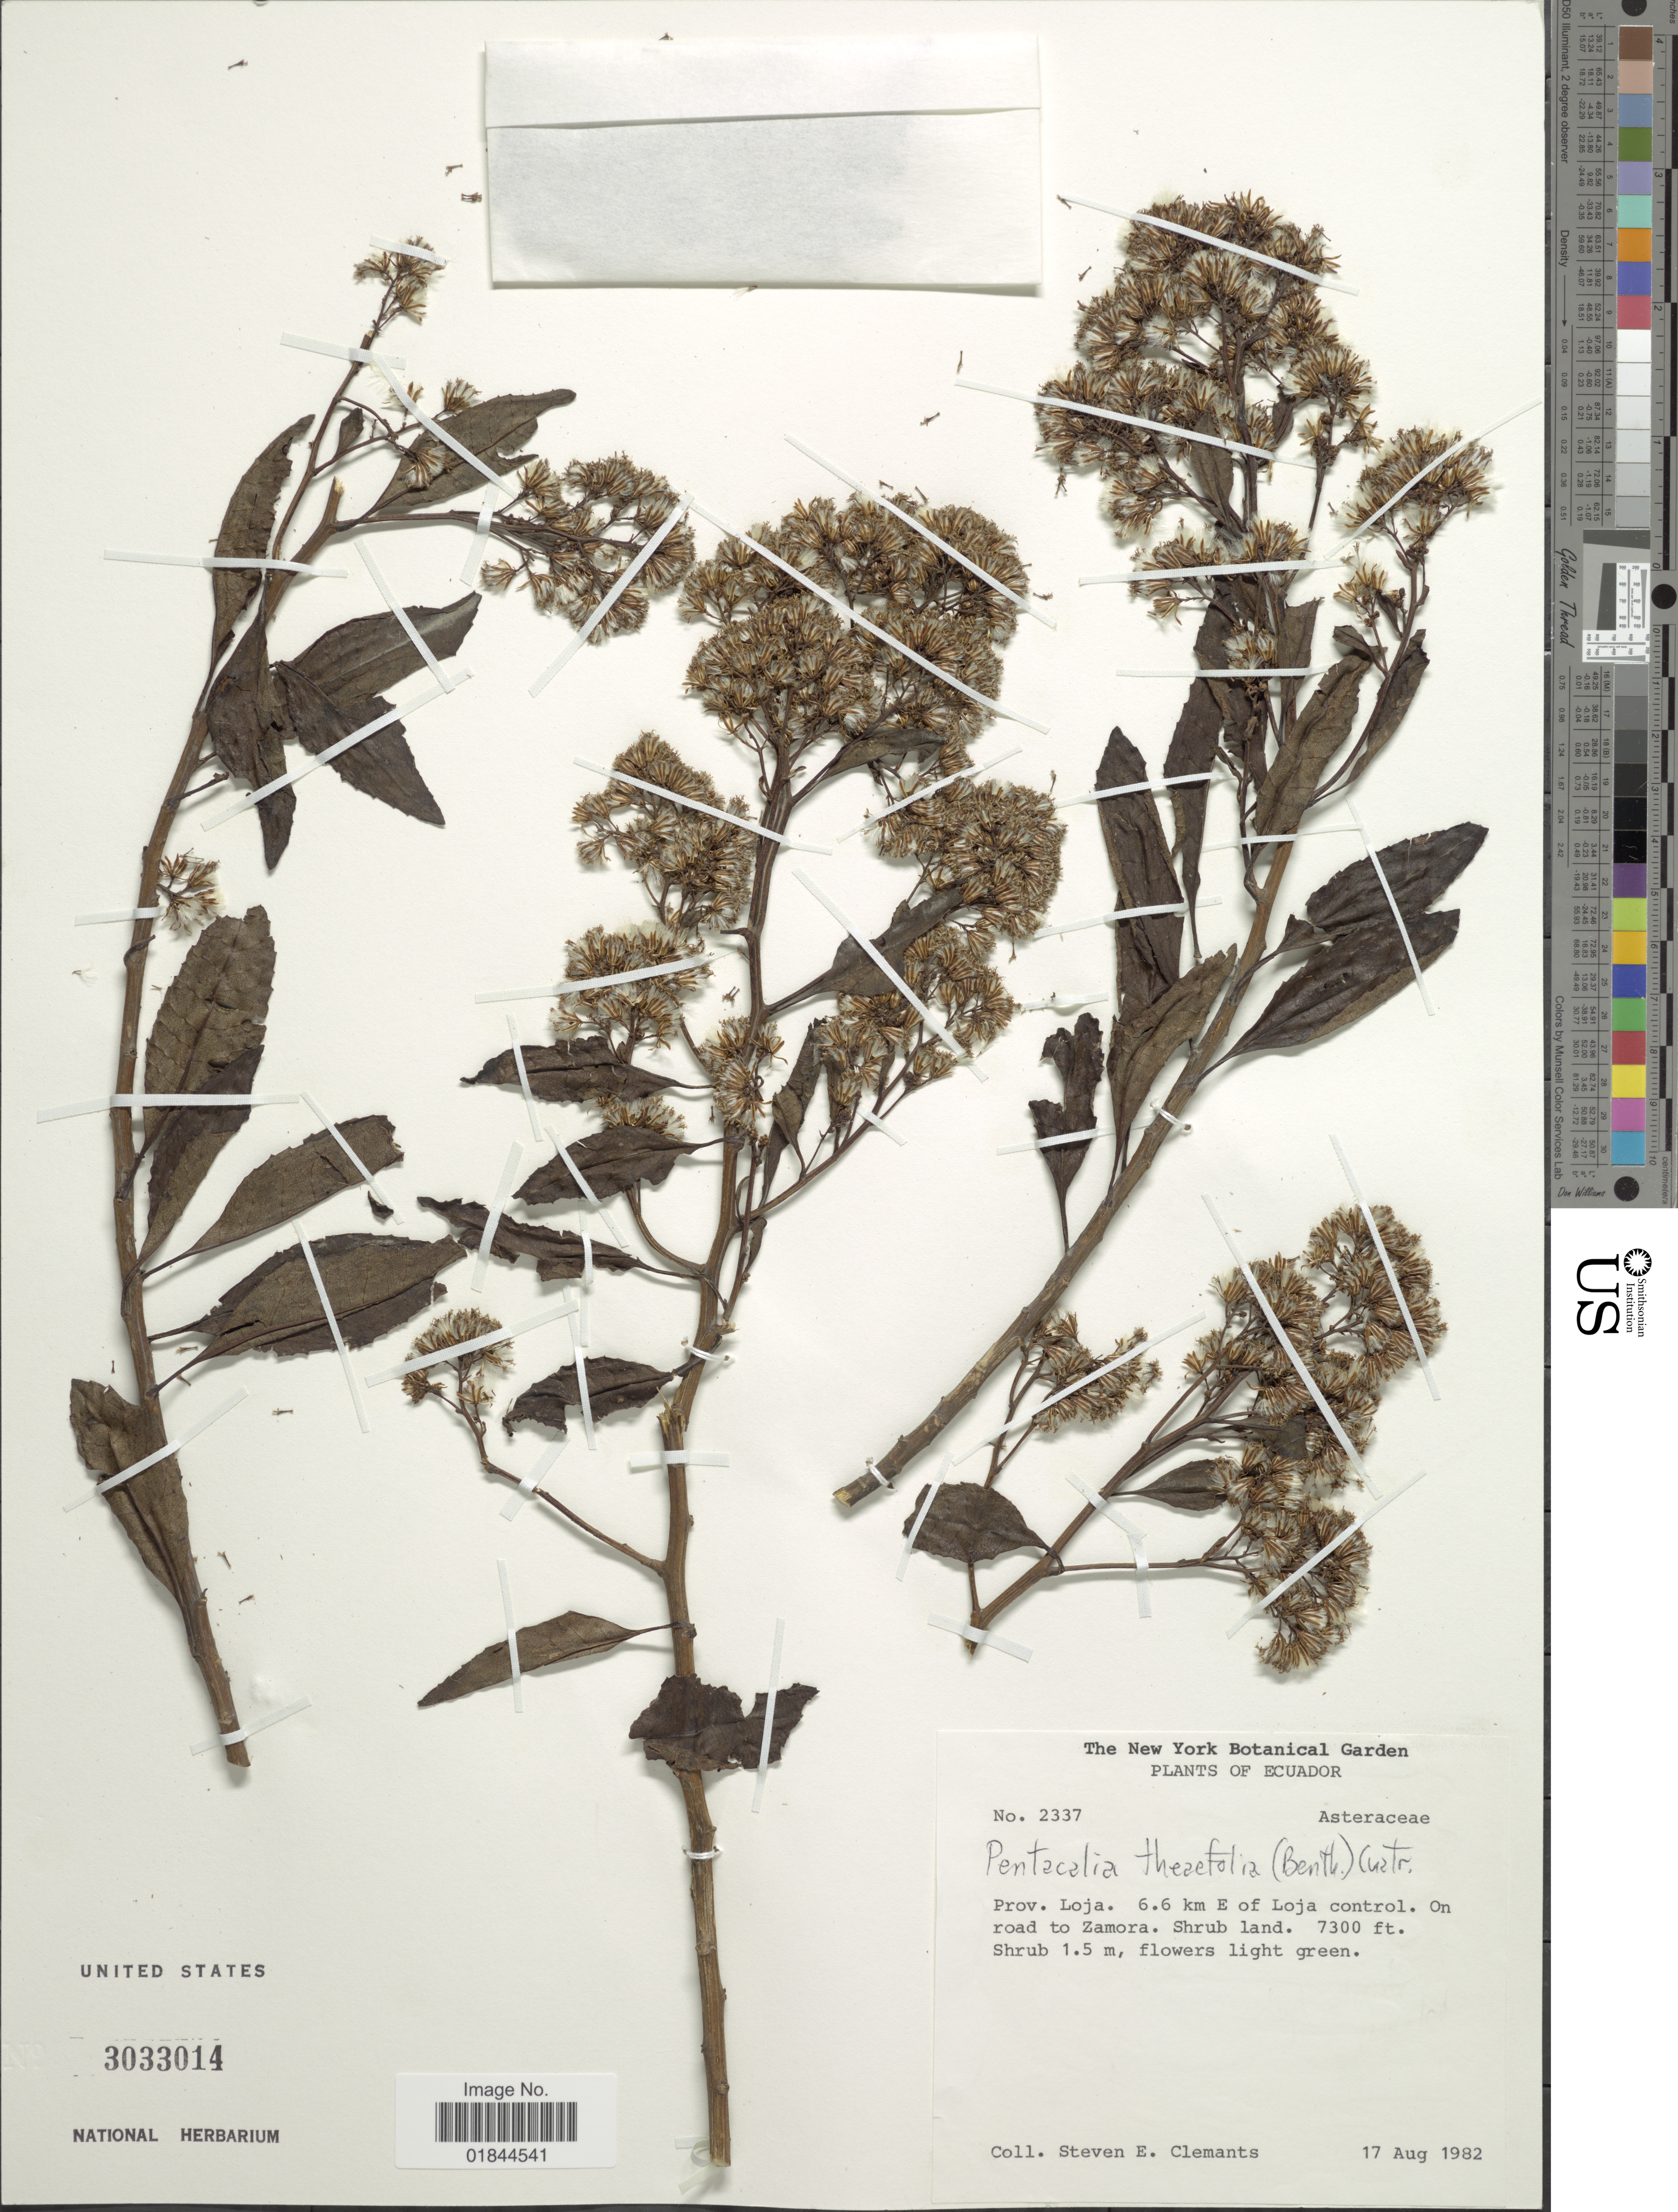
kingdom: Plantae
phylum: Tracheophyta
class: Magnoliopsida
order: Asterales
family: Asteraceae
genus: Pentacalia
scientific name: Pentacalia hitchcockii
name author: (Cuatrec.) Cuatrec.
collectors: S. Clemants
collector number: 2337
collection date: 1982-08-17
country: Ecuador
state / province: Loja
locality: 6.6 km E of Loja control, on road to Zamora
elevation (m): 2225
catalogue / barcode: US 3033014